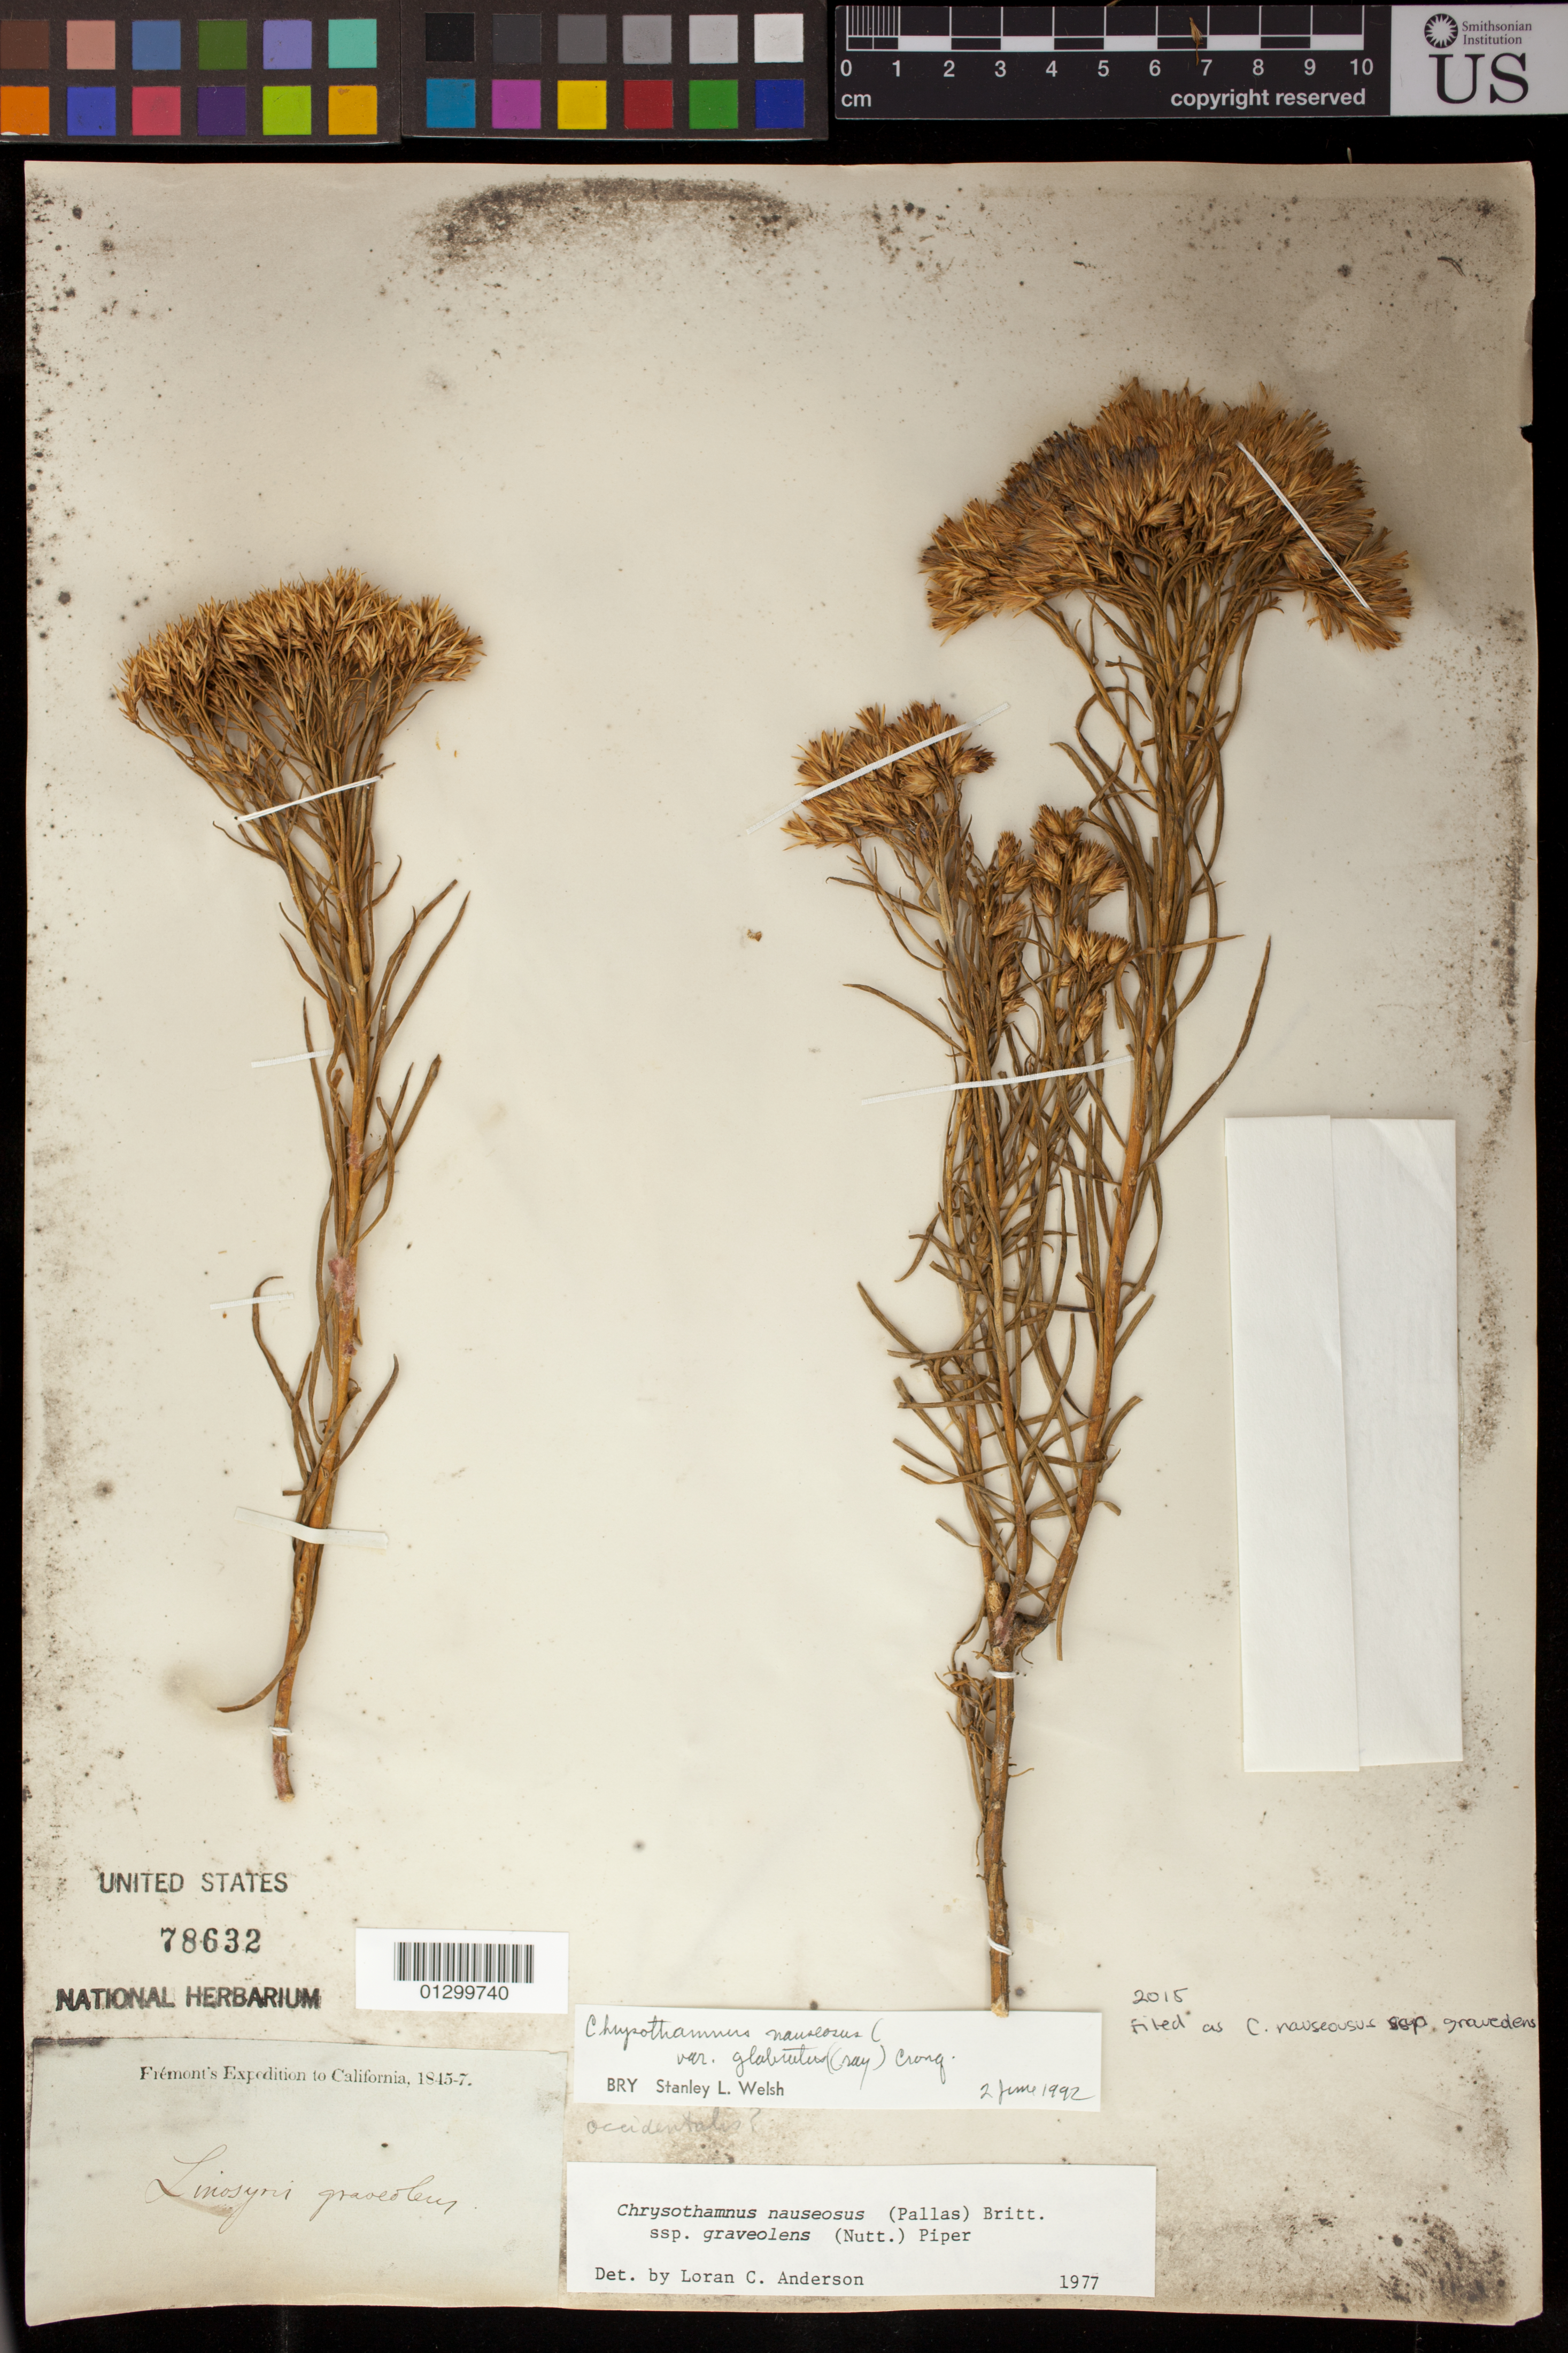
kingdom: Plantae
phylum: Tracheophyta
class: Magnoliopsida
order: Asterales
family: Asteraceae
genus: Ericameria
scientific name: Ericameria nauseosa var. graveolens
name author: (Nutt.) Reveal & Schuyler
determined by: Urbatsch, Lowell E., Curator (LSU), Louisiana State University (UNITED STATES)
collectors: J. C. Frémont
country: United States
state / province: California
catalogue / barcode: US 78632